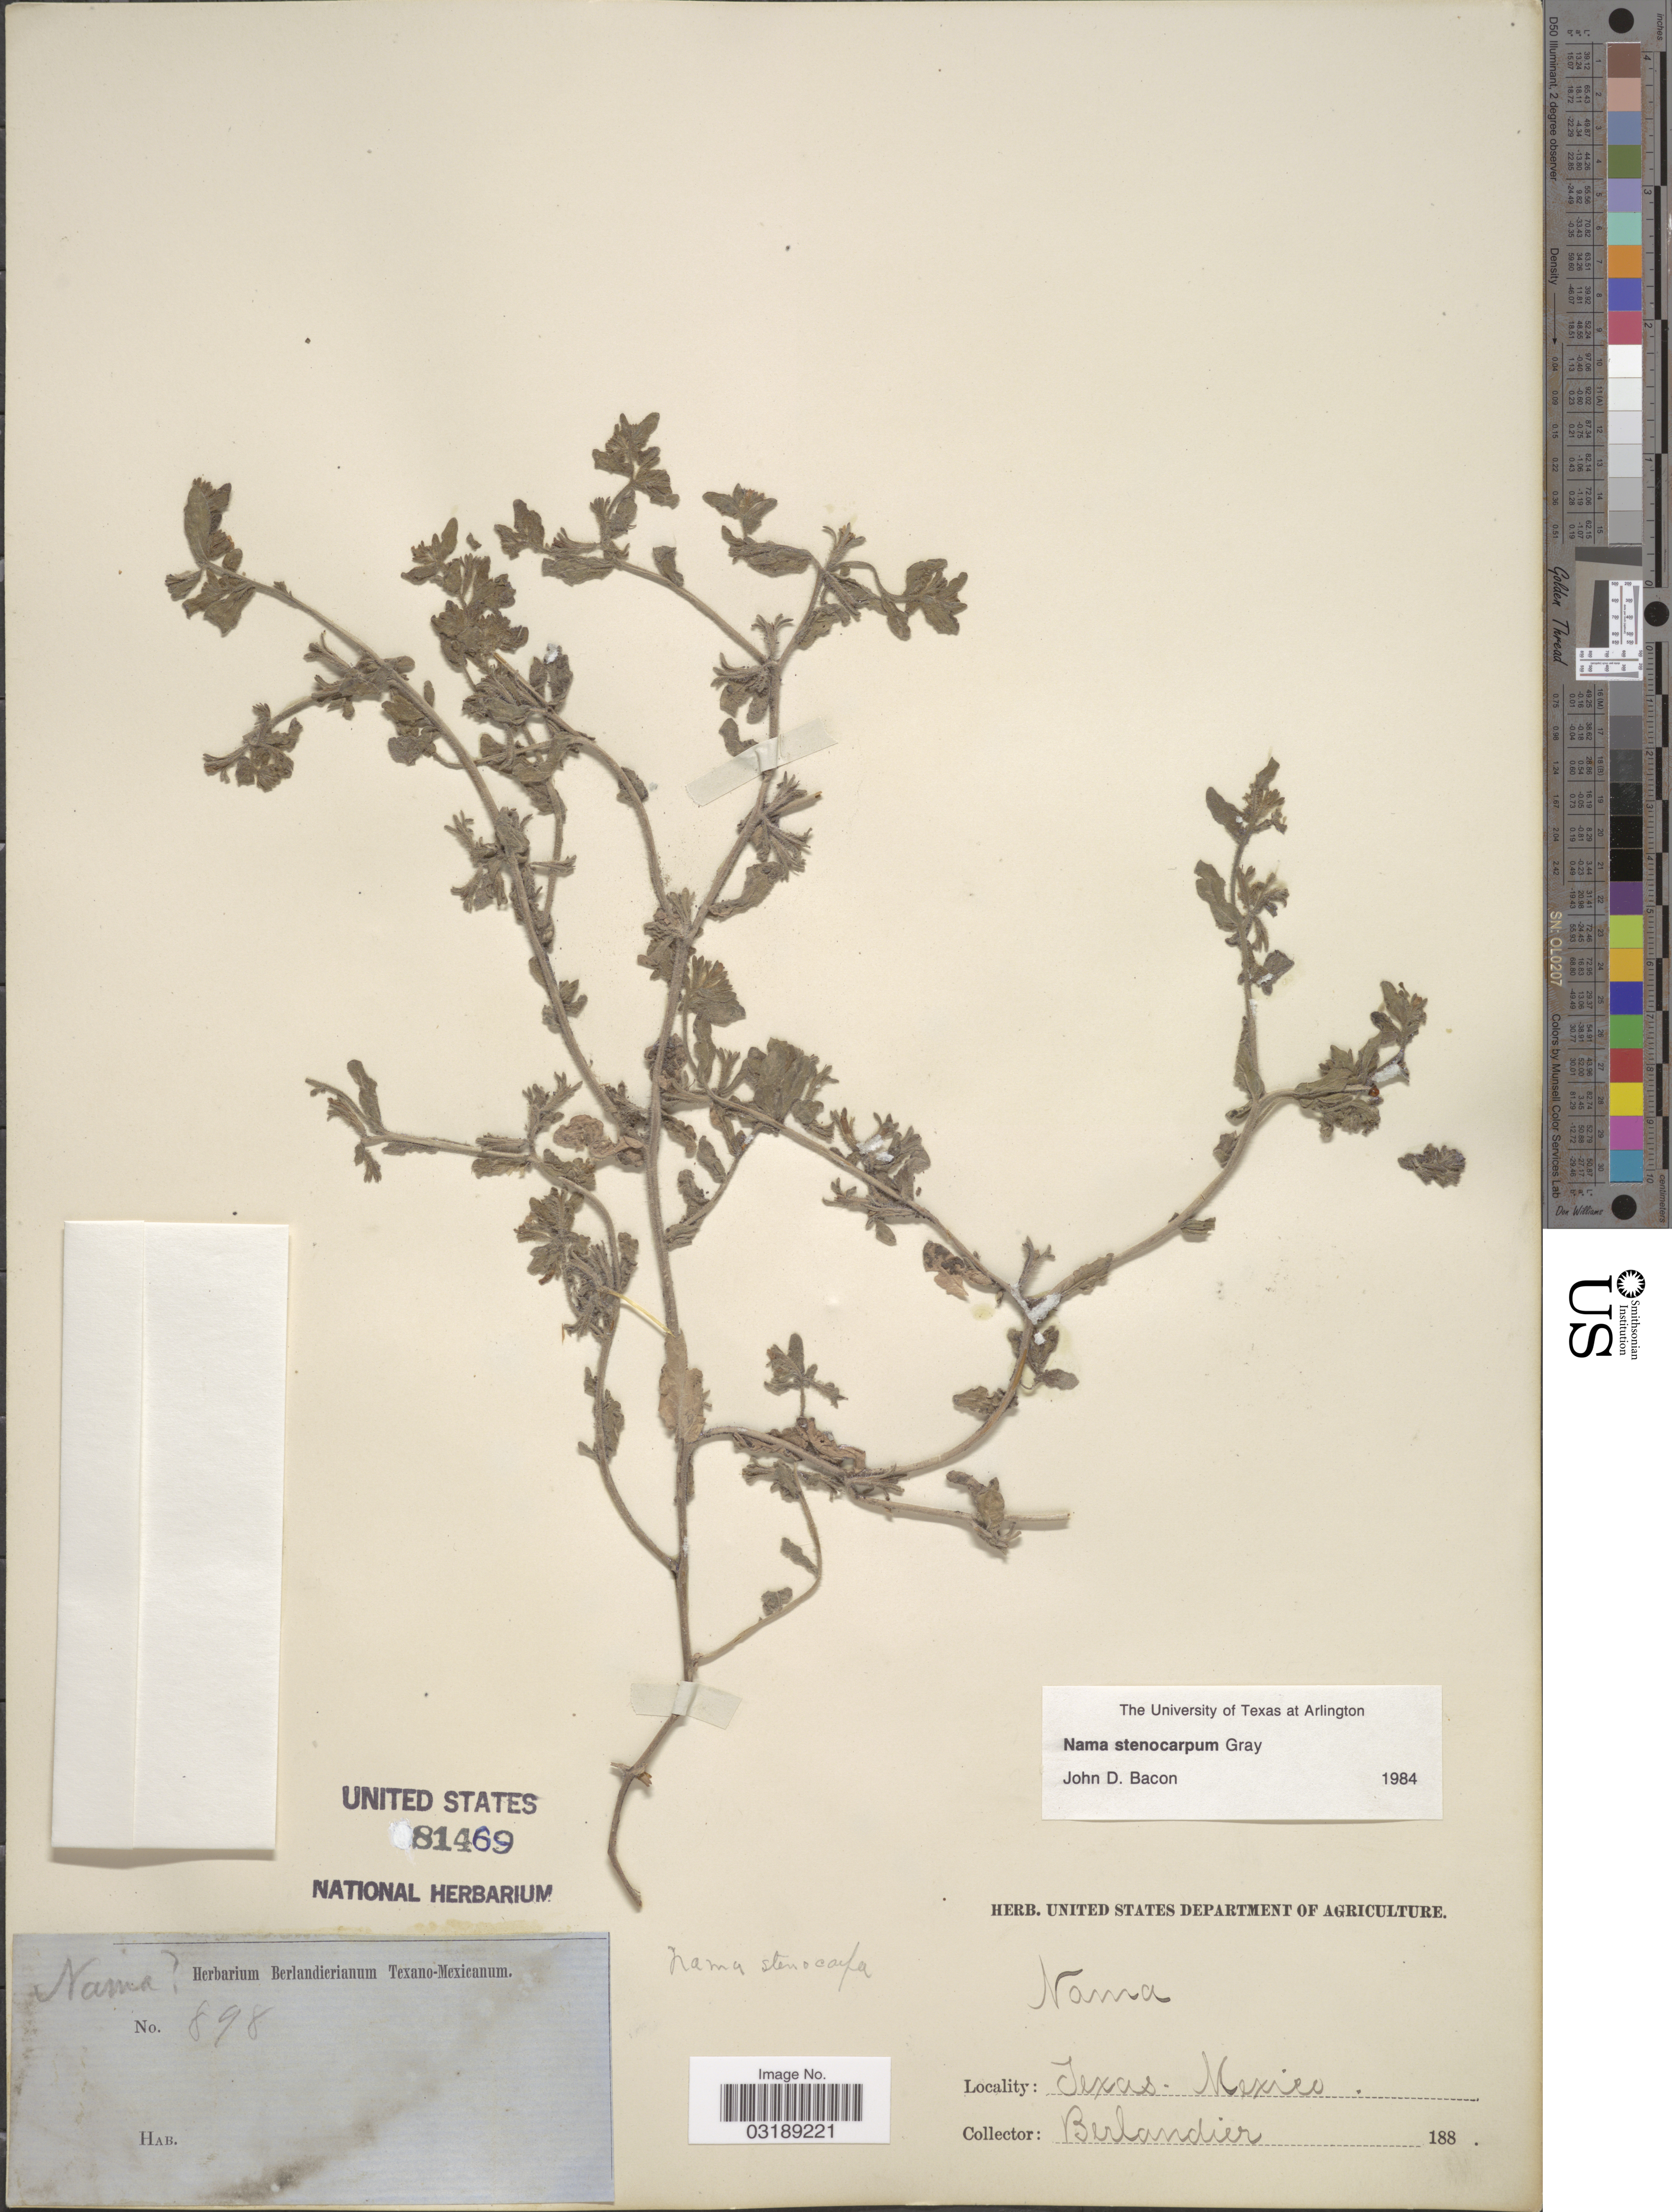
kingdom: Plantae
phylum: Tracheophyta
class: Magnoliopsida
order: Boraginales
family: Namaceae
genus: Nama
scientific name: Nama stenocarpum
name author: A. Gray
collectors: J. L. Berlandier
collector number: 898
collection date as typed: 188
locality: Texas Mexico.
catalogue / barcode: US 81469